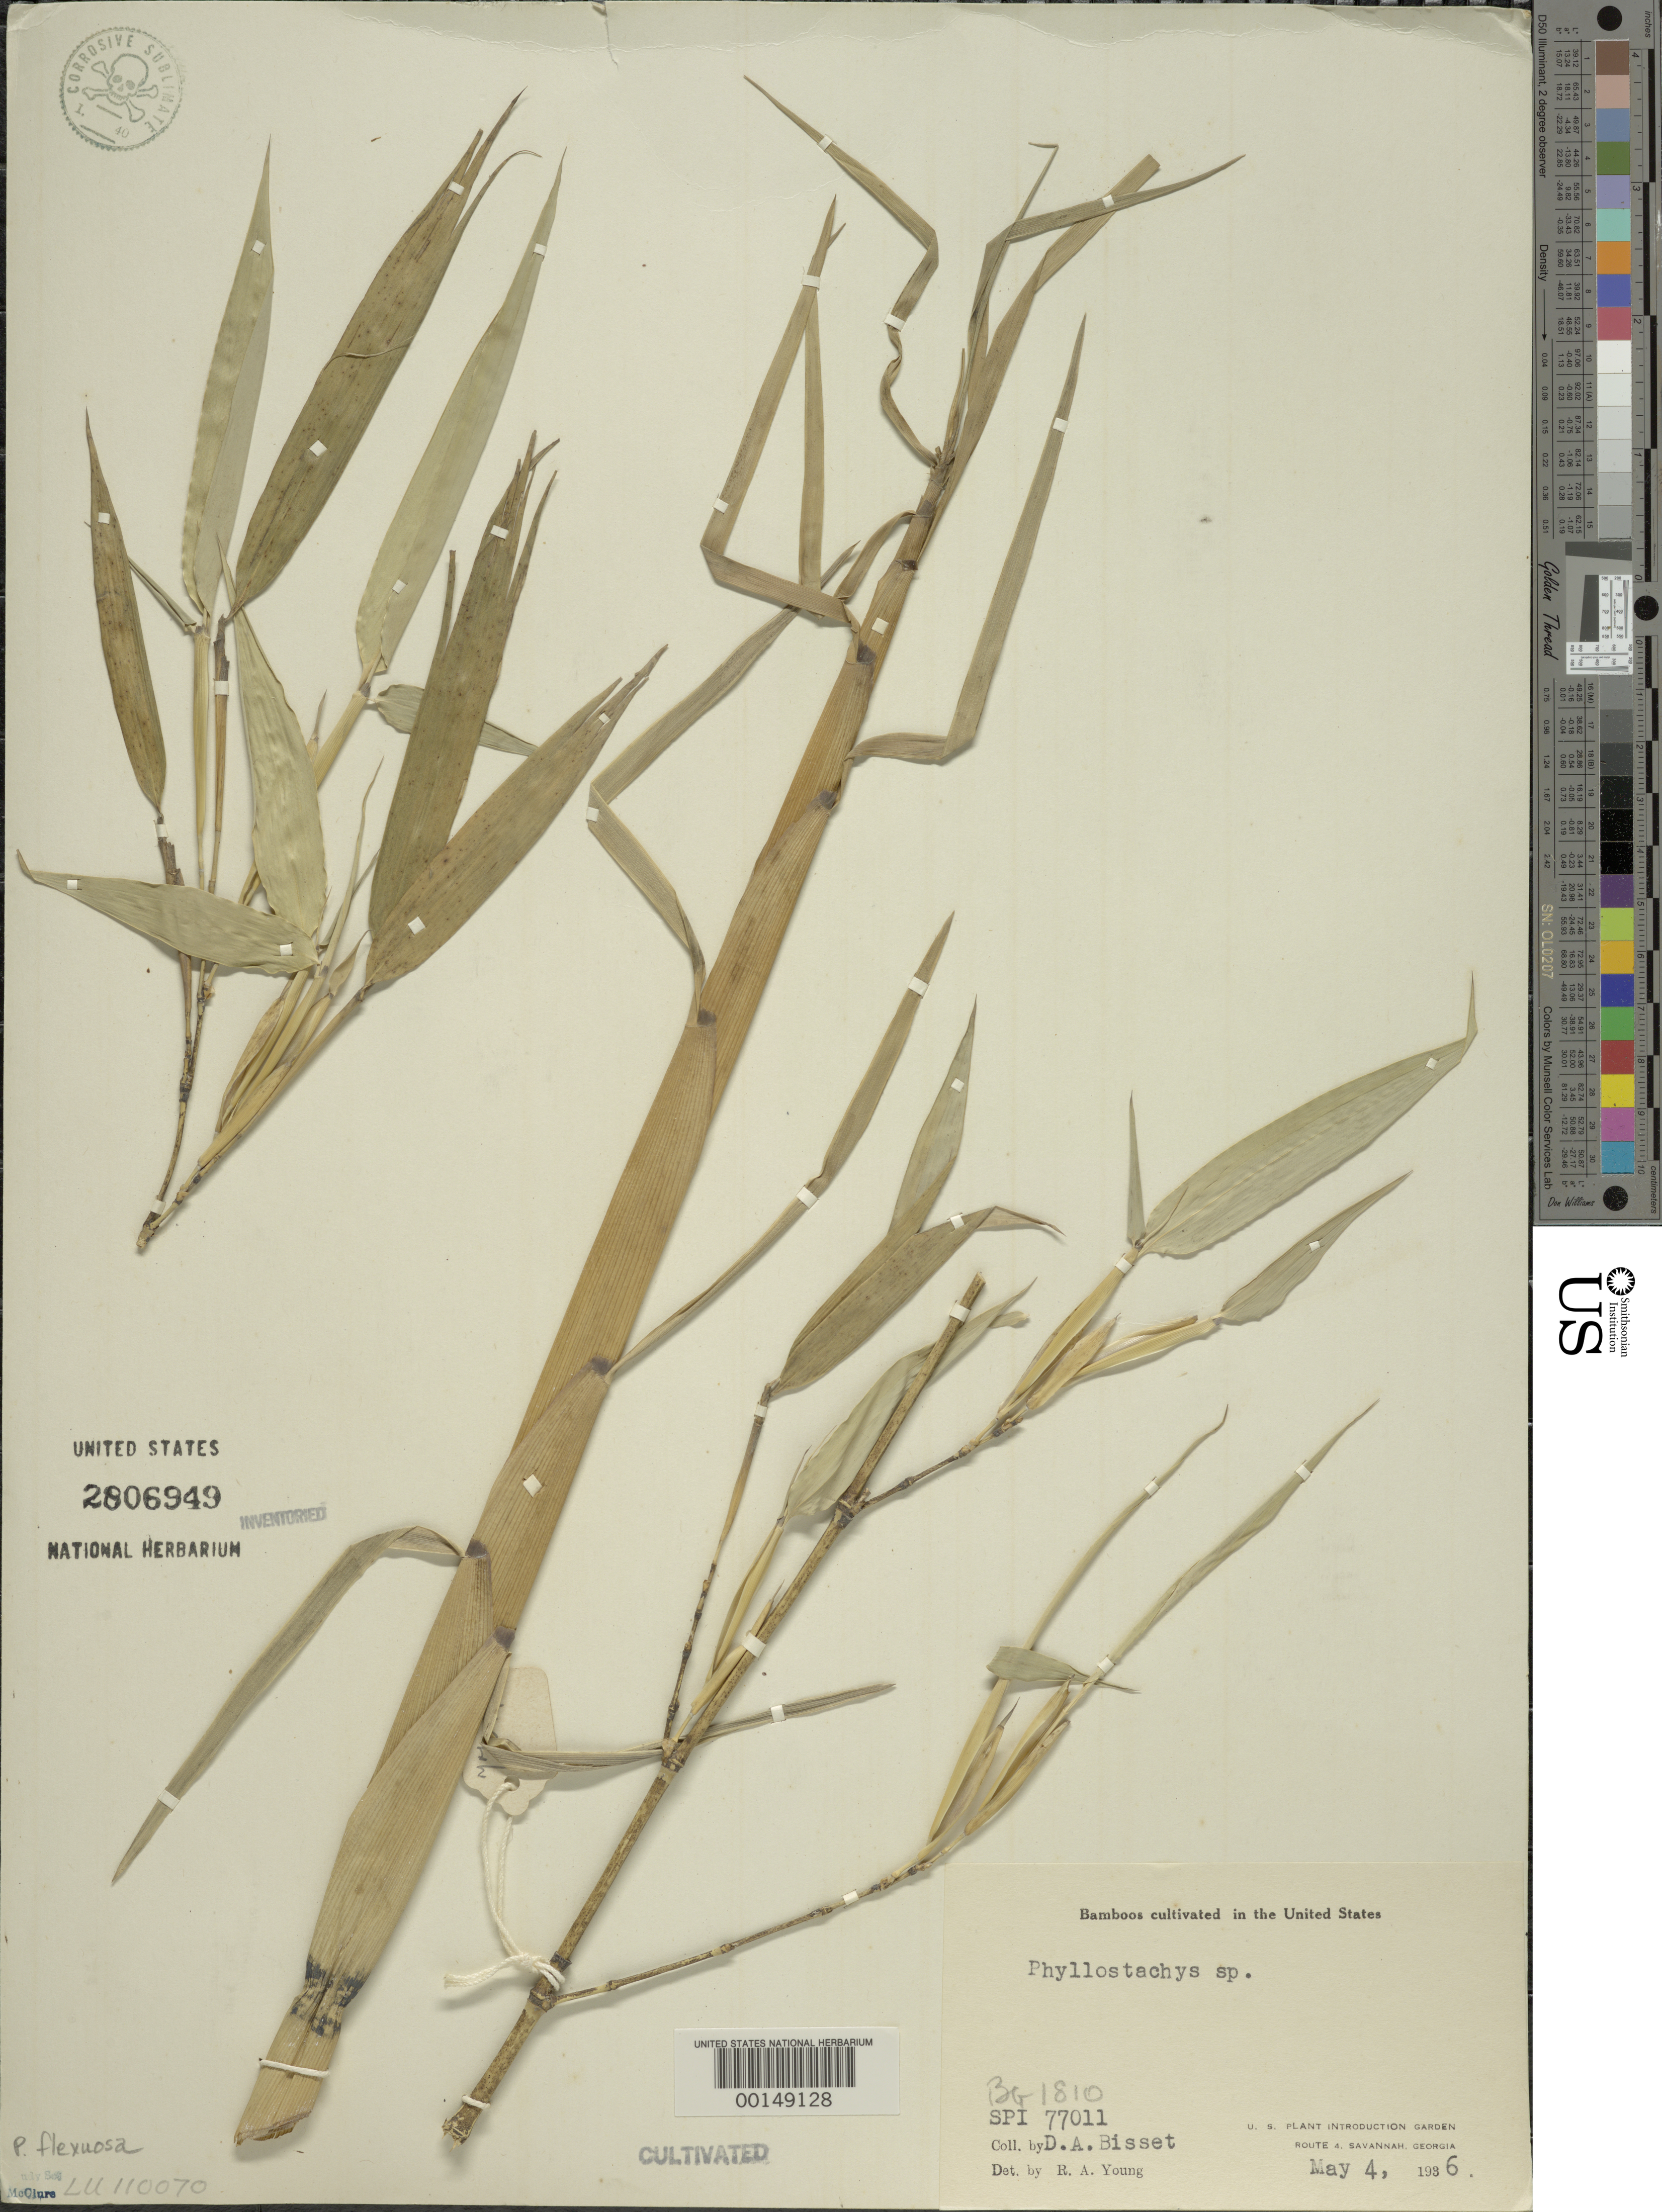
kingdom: Plantae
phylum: Tracheophyta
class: Liliopsida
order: Poales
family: Poaceae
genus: Phyllostachys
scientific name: Phyllostachys flexuosa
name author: Rivière & C. Rivière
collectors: D. Bisset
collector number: SPI 77011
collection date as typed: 04 May 1936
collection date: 1936-05-04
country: United States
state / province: Georgia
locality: Savannah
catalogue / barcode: US 2806949